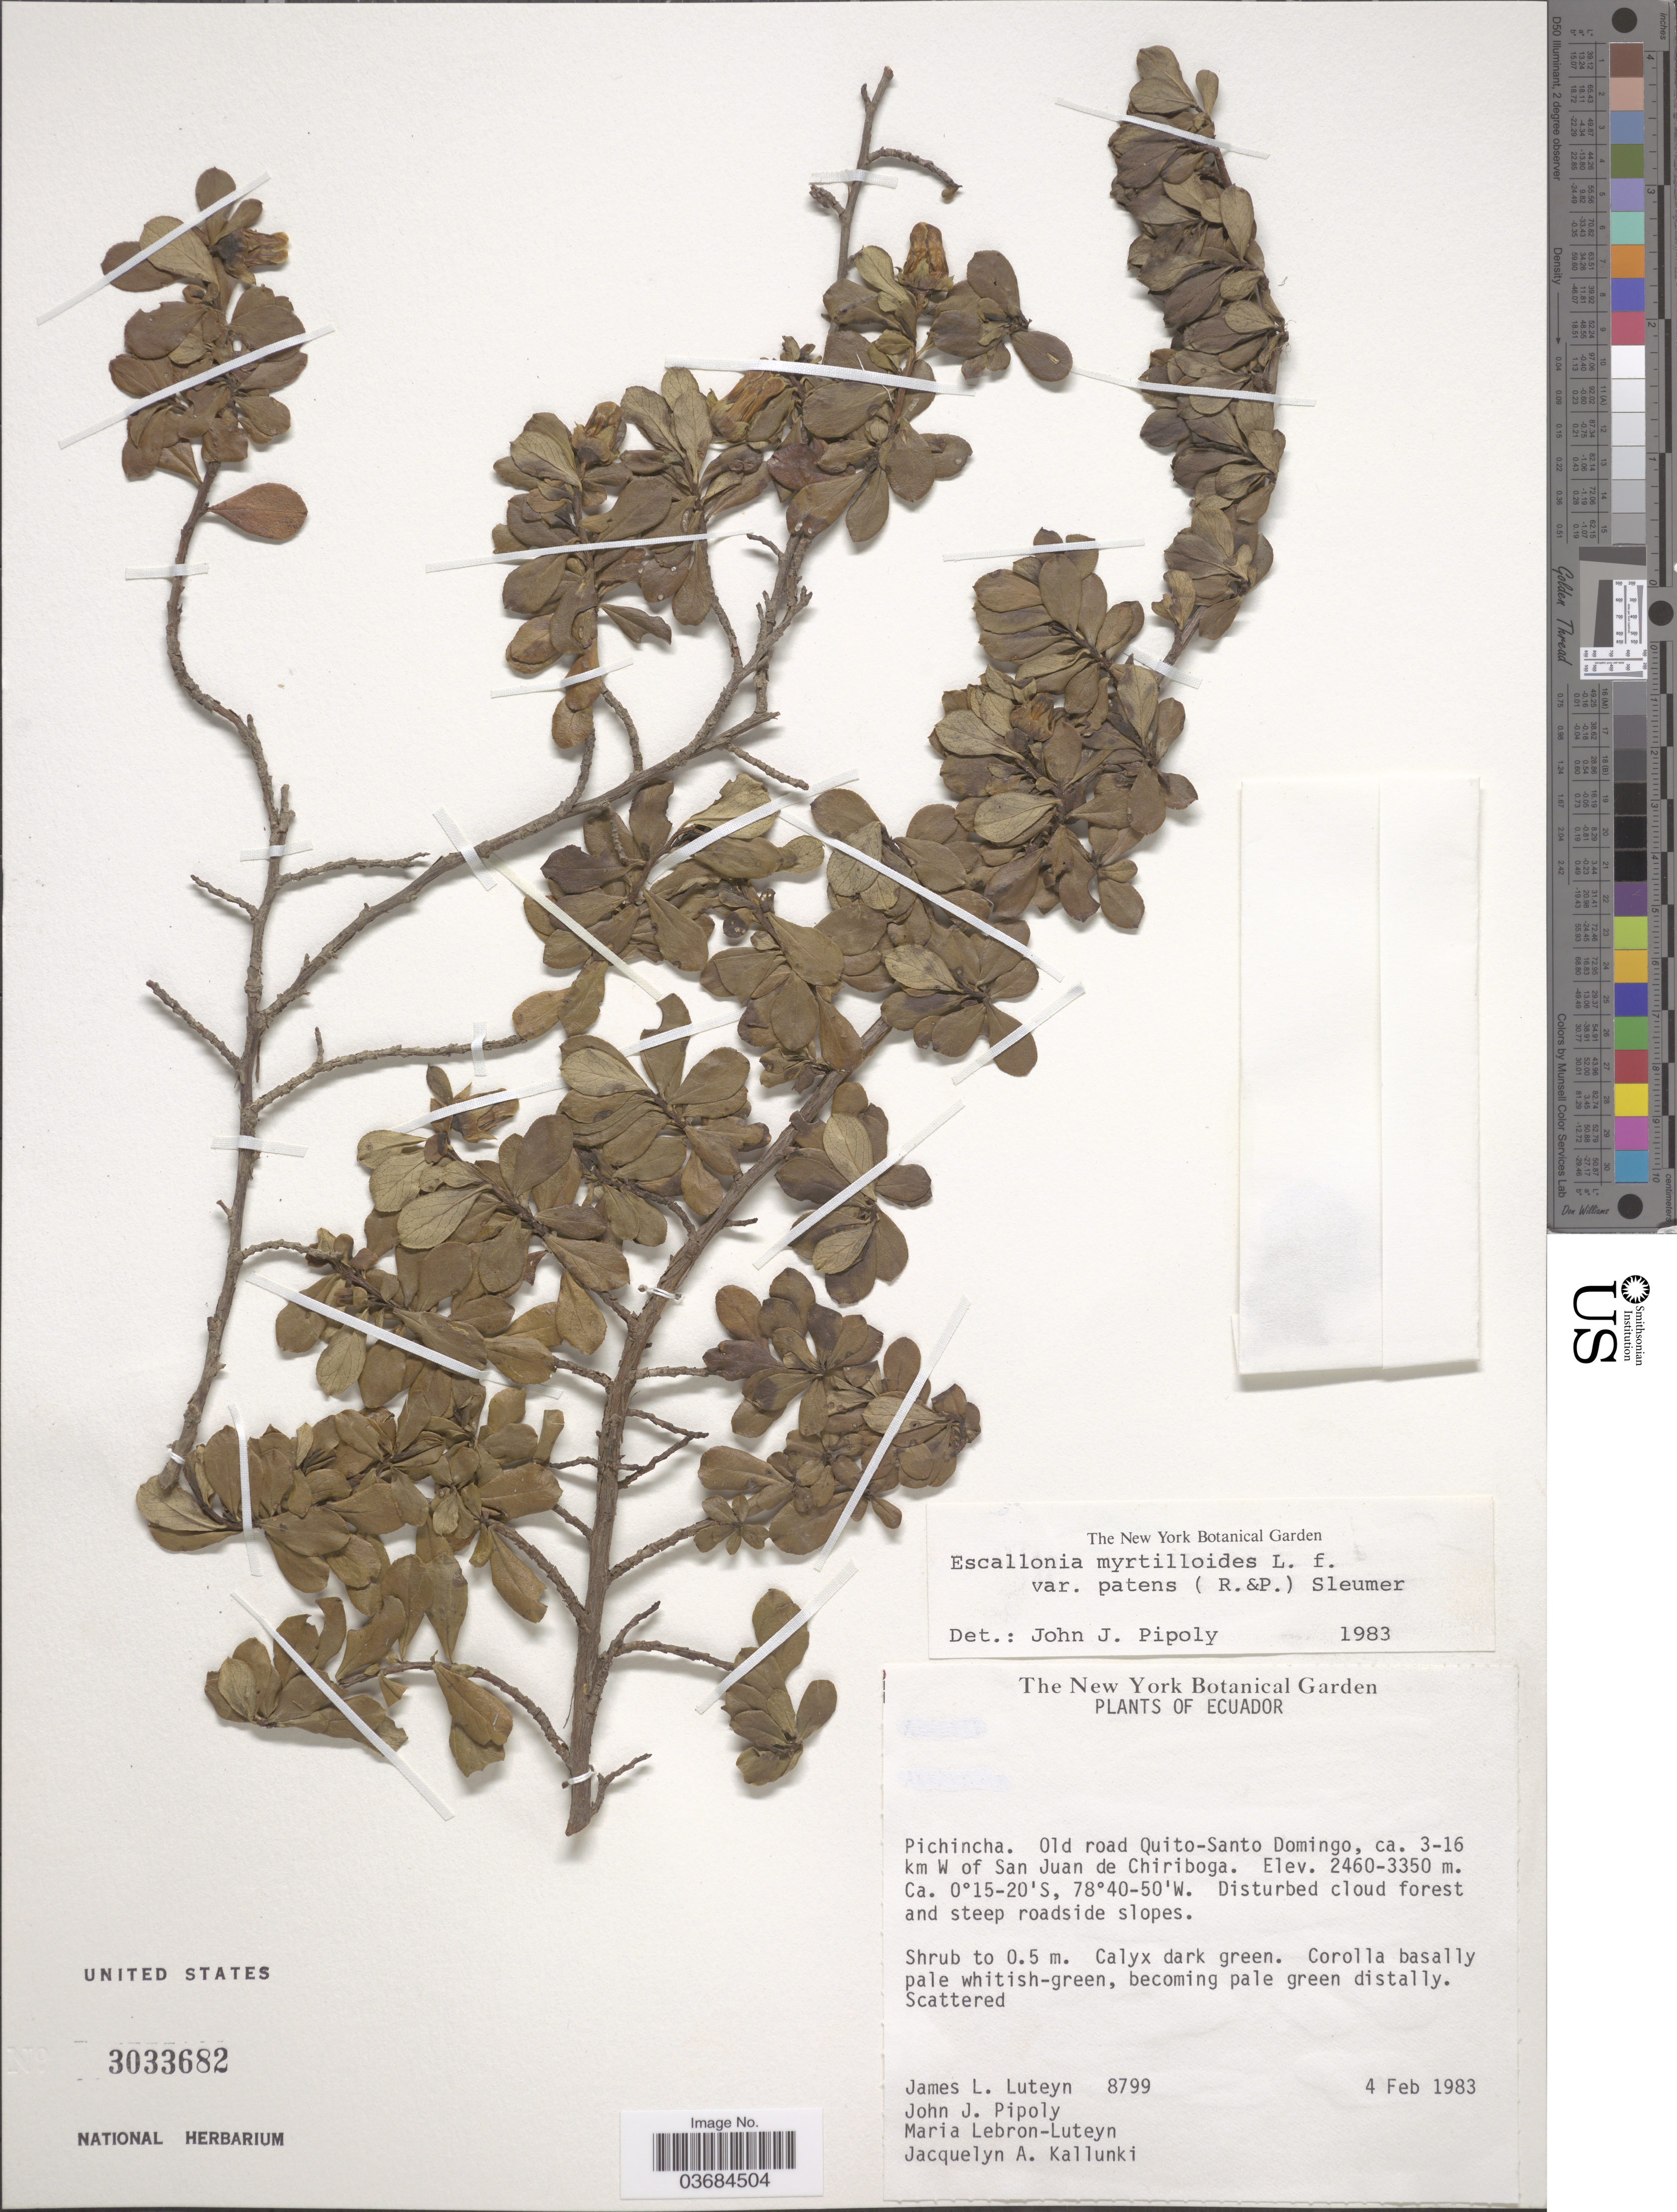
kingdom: Plantae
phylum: Tracheophyta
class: Magnoliopsida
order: Escalloniales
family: Escalloniaceae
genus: Escallonia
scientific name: Escallonia myrtilloides var. patens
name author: (Ruiz & Pavón) Sleumer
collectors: J. L. Luteyn, J. J. Pipoly, M. L. Lebrón-Luteyn & J. Kallunki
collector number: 8799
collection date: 1983-02-04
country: Ecuador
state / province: Pichincha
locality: Old road Quito-Santo Domingo, ca. 3-16 km W of San Juan de Chiriboga. Disturbed cloud forest and steep roadside slopes.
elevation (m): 2460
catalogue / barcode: US 3033682